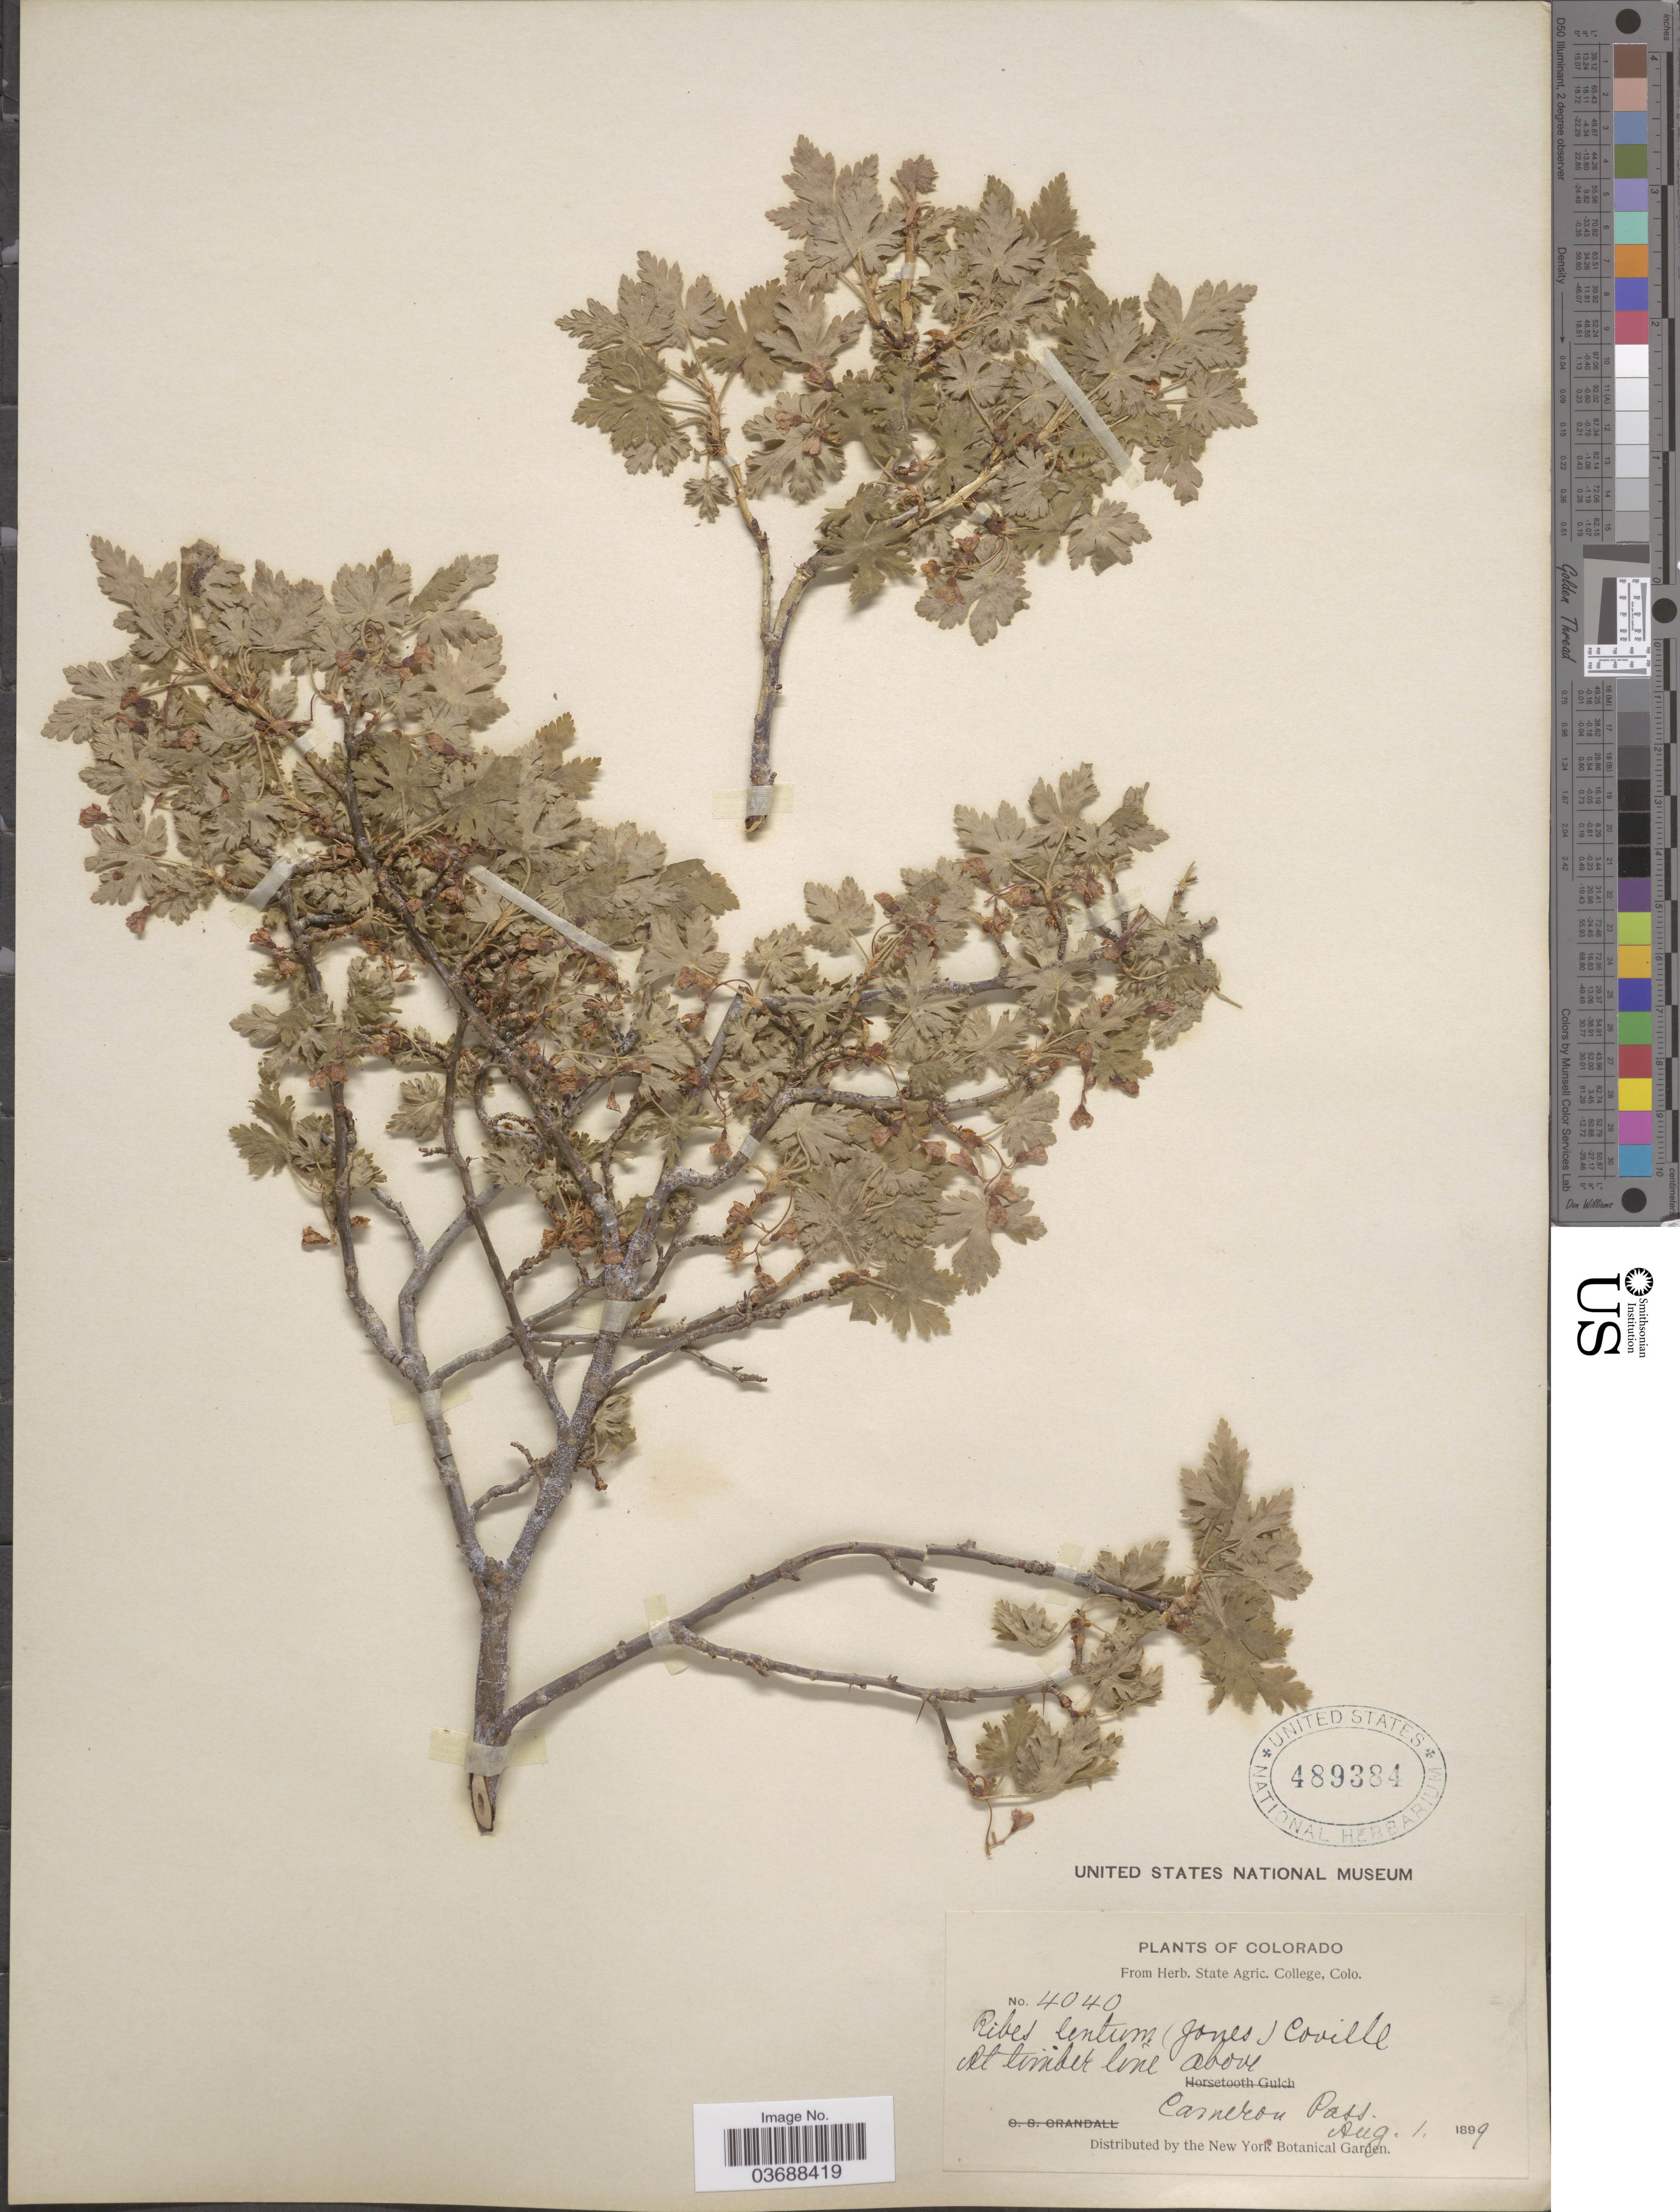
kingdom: Plantae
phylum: Tracheophyta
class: Magnoliopsida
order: Saxifragales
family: Grossulariaceae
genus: Ribes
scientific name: Ribes montigenum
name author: McClatchie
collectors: ex herb. State Agric. College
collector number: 4040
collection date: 1899-08-01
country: United States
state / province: Colorado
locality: At timber line above Cameron Pass.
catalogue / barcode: US 489384